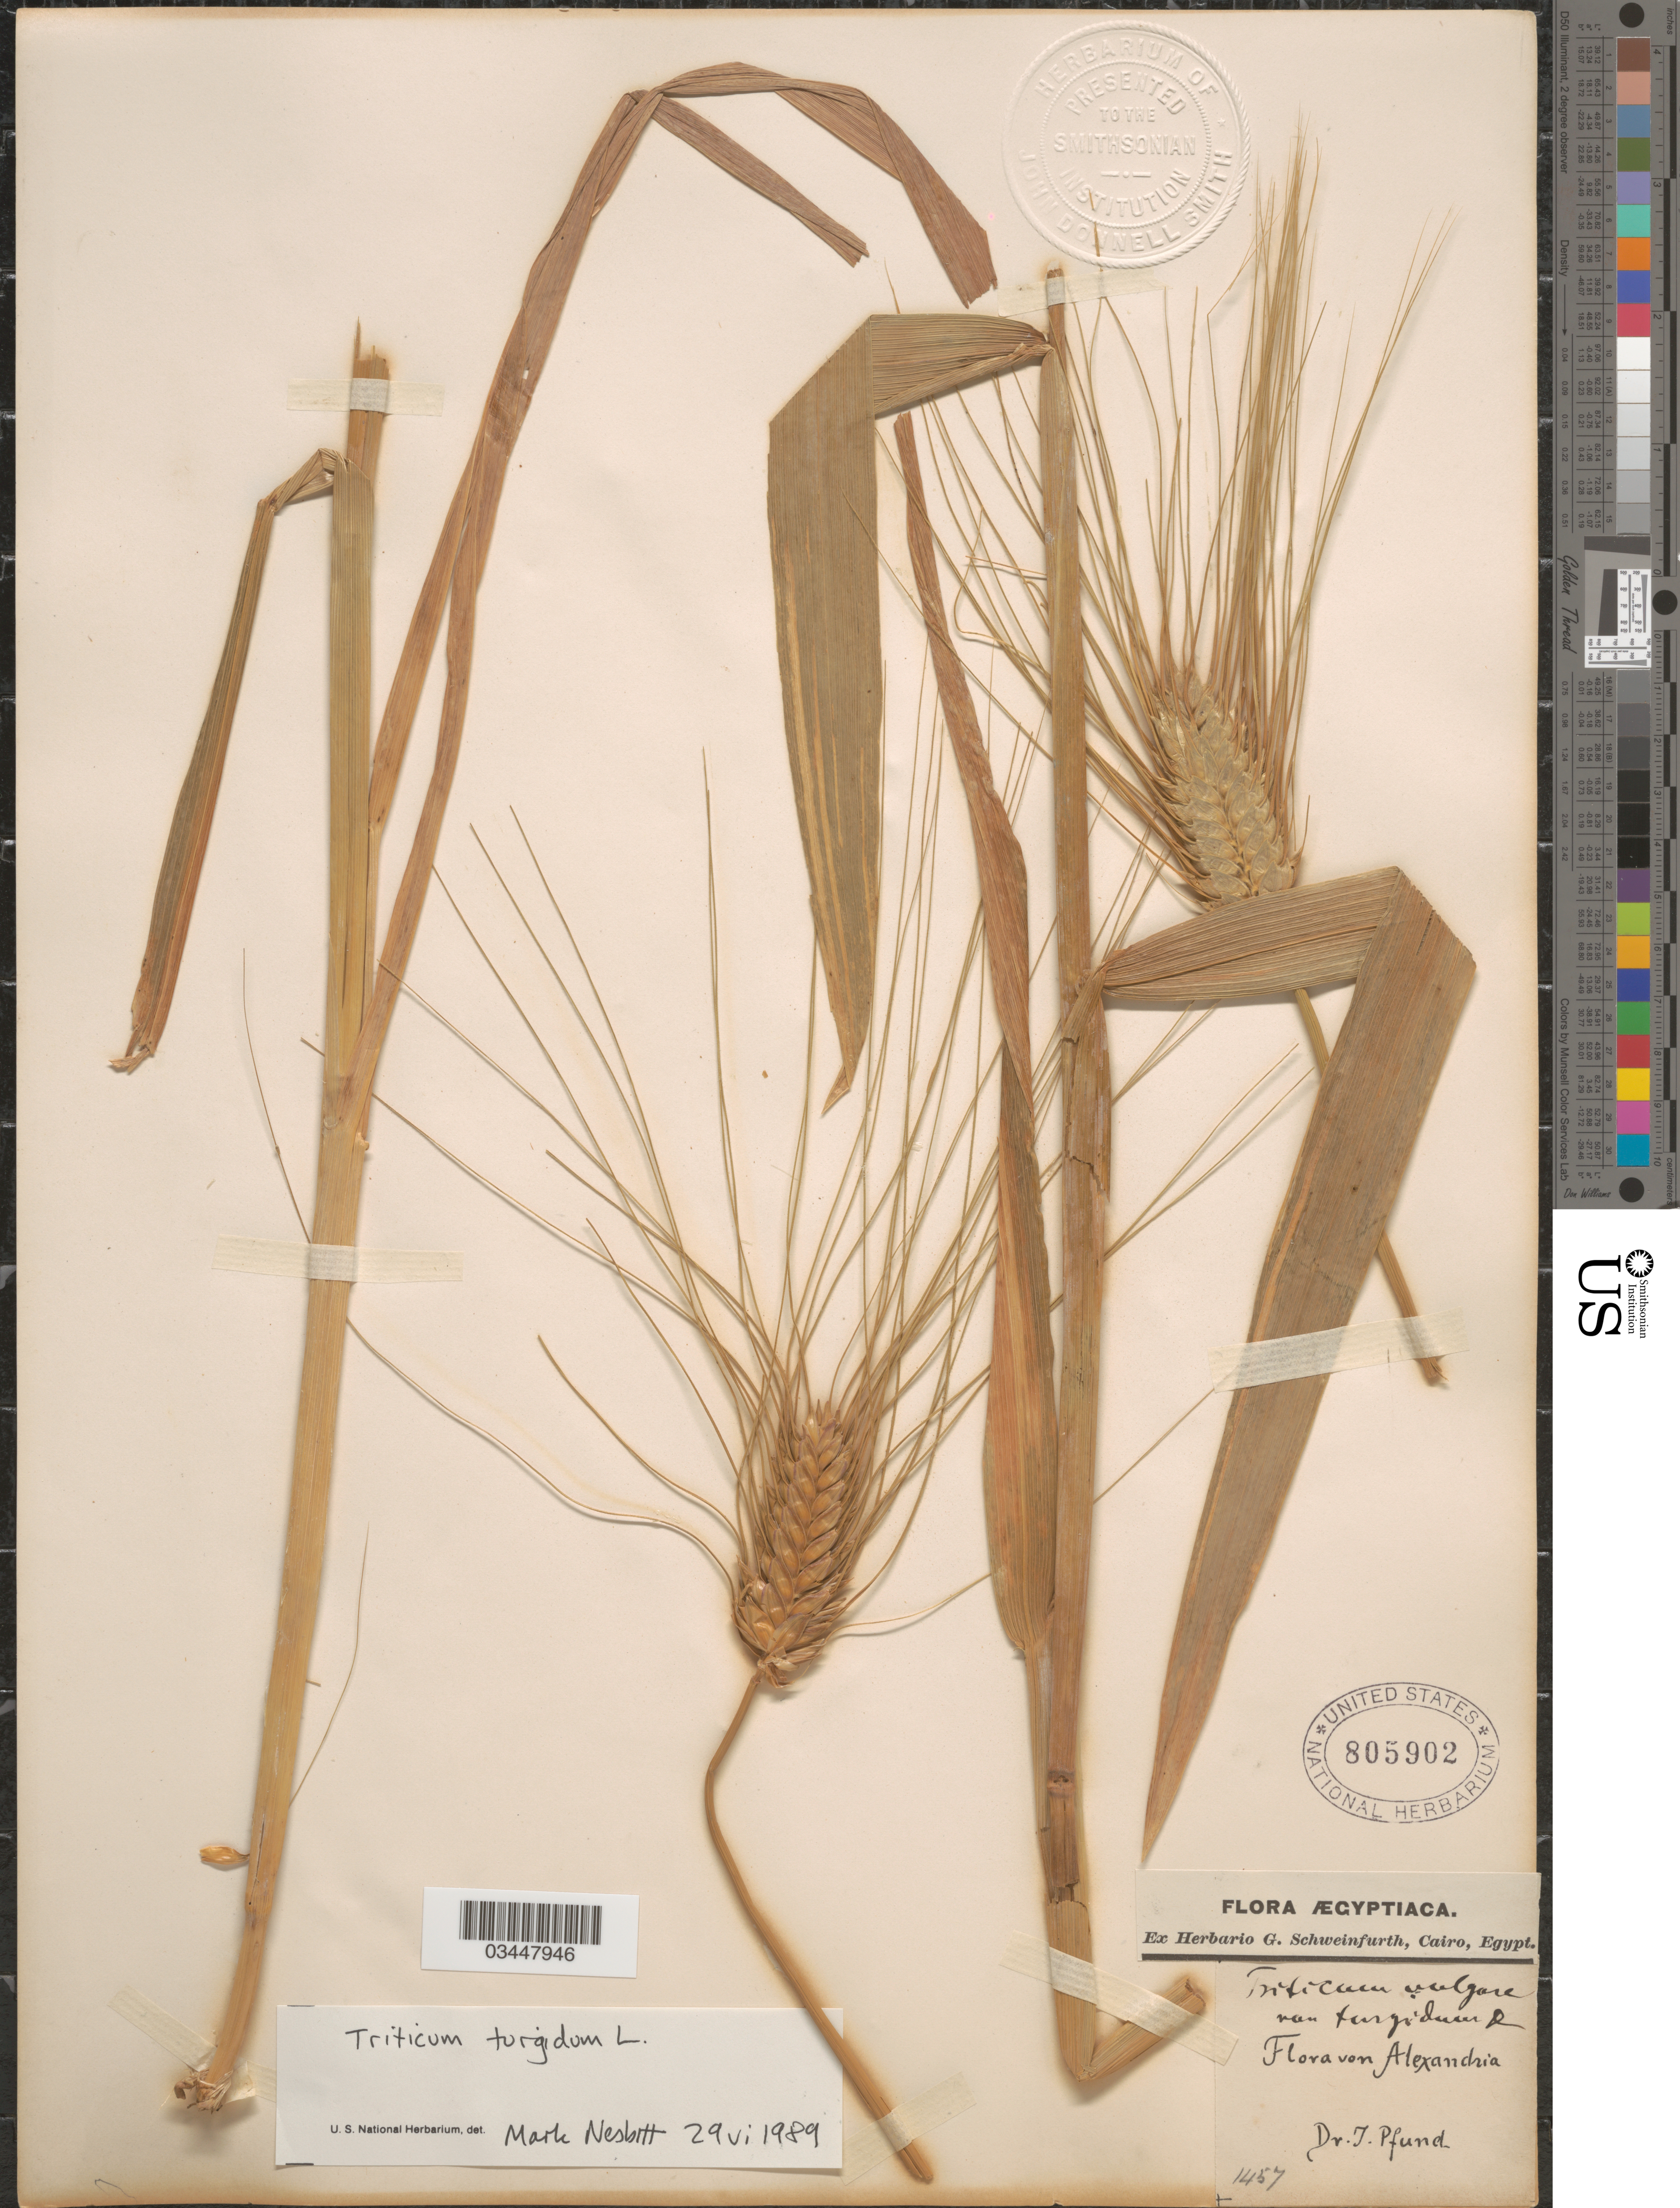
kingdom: Plantae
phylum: Tracheophyta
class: Liliopsida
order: Poales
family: Poaceae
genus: Triticum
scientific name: Triticum turgidum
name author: L.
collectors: J. Pfund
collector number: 1457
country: Egypt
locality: Ægyptiaca. Alexandria.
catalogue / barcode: US 805902